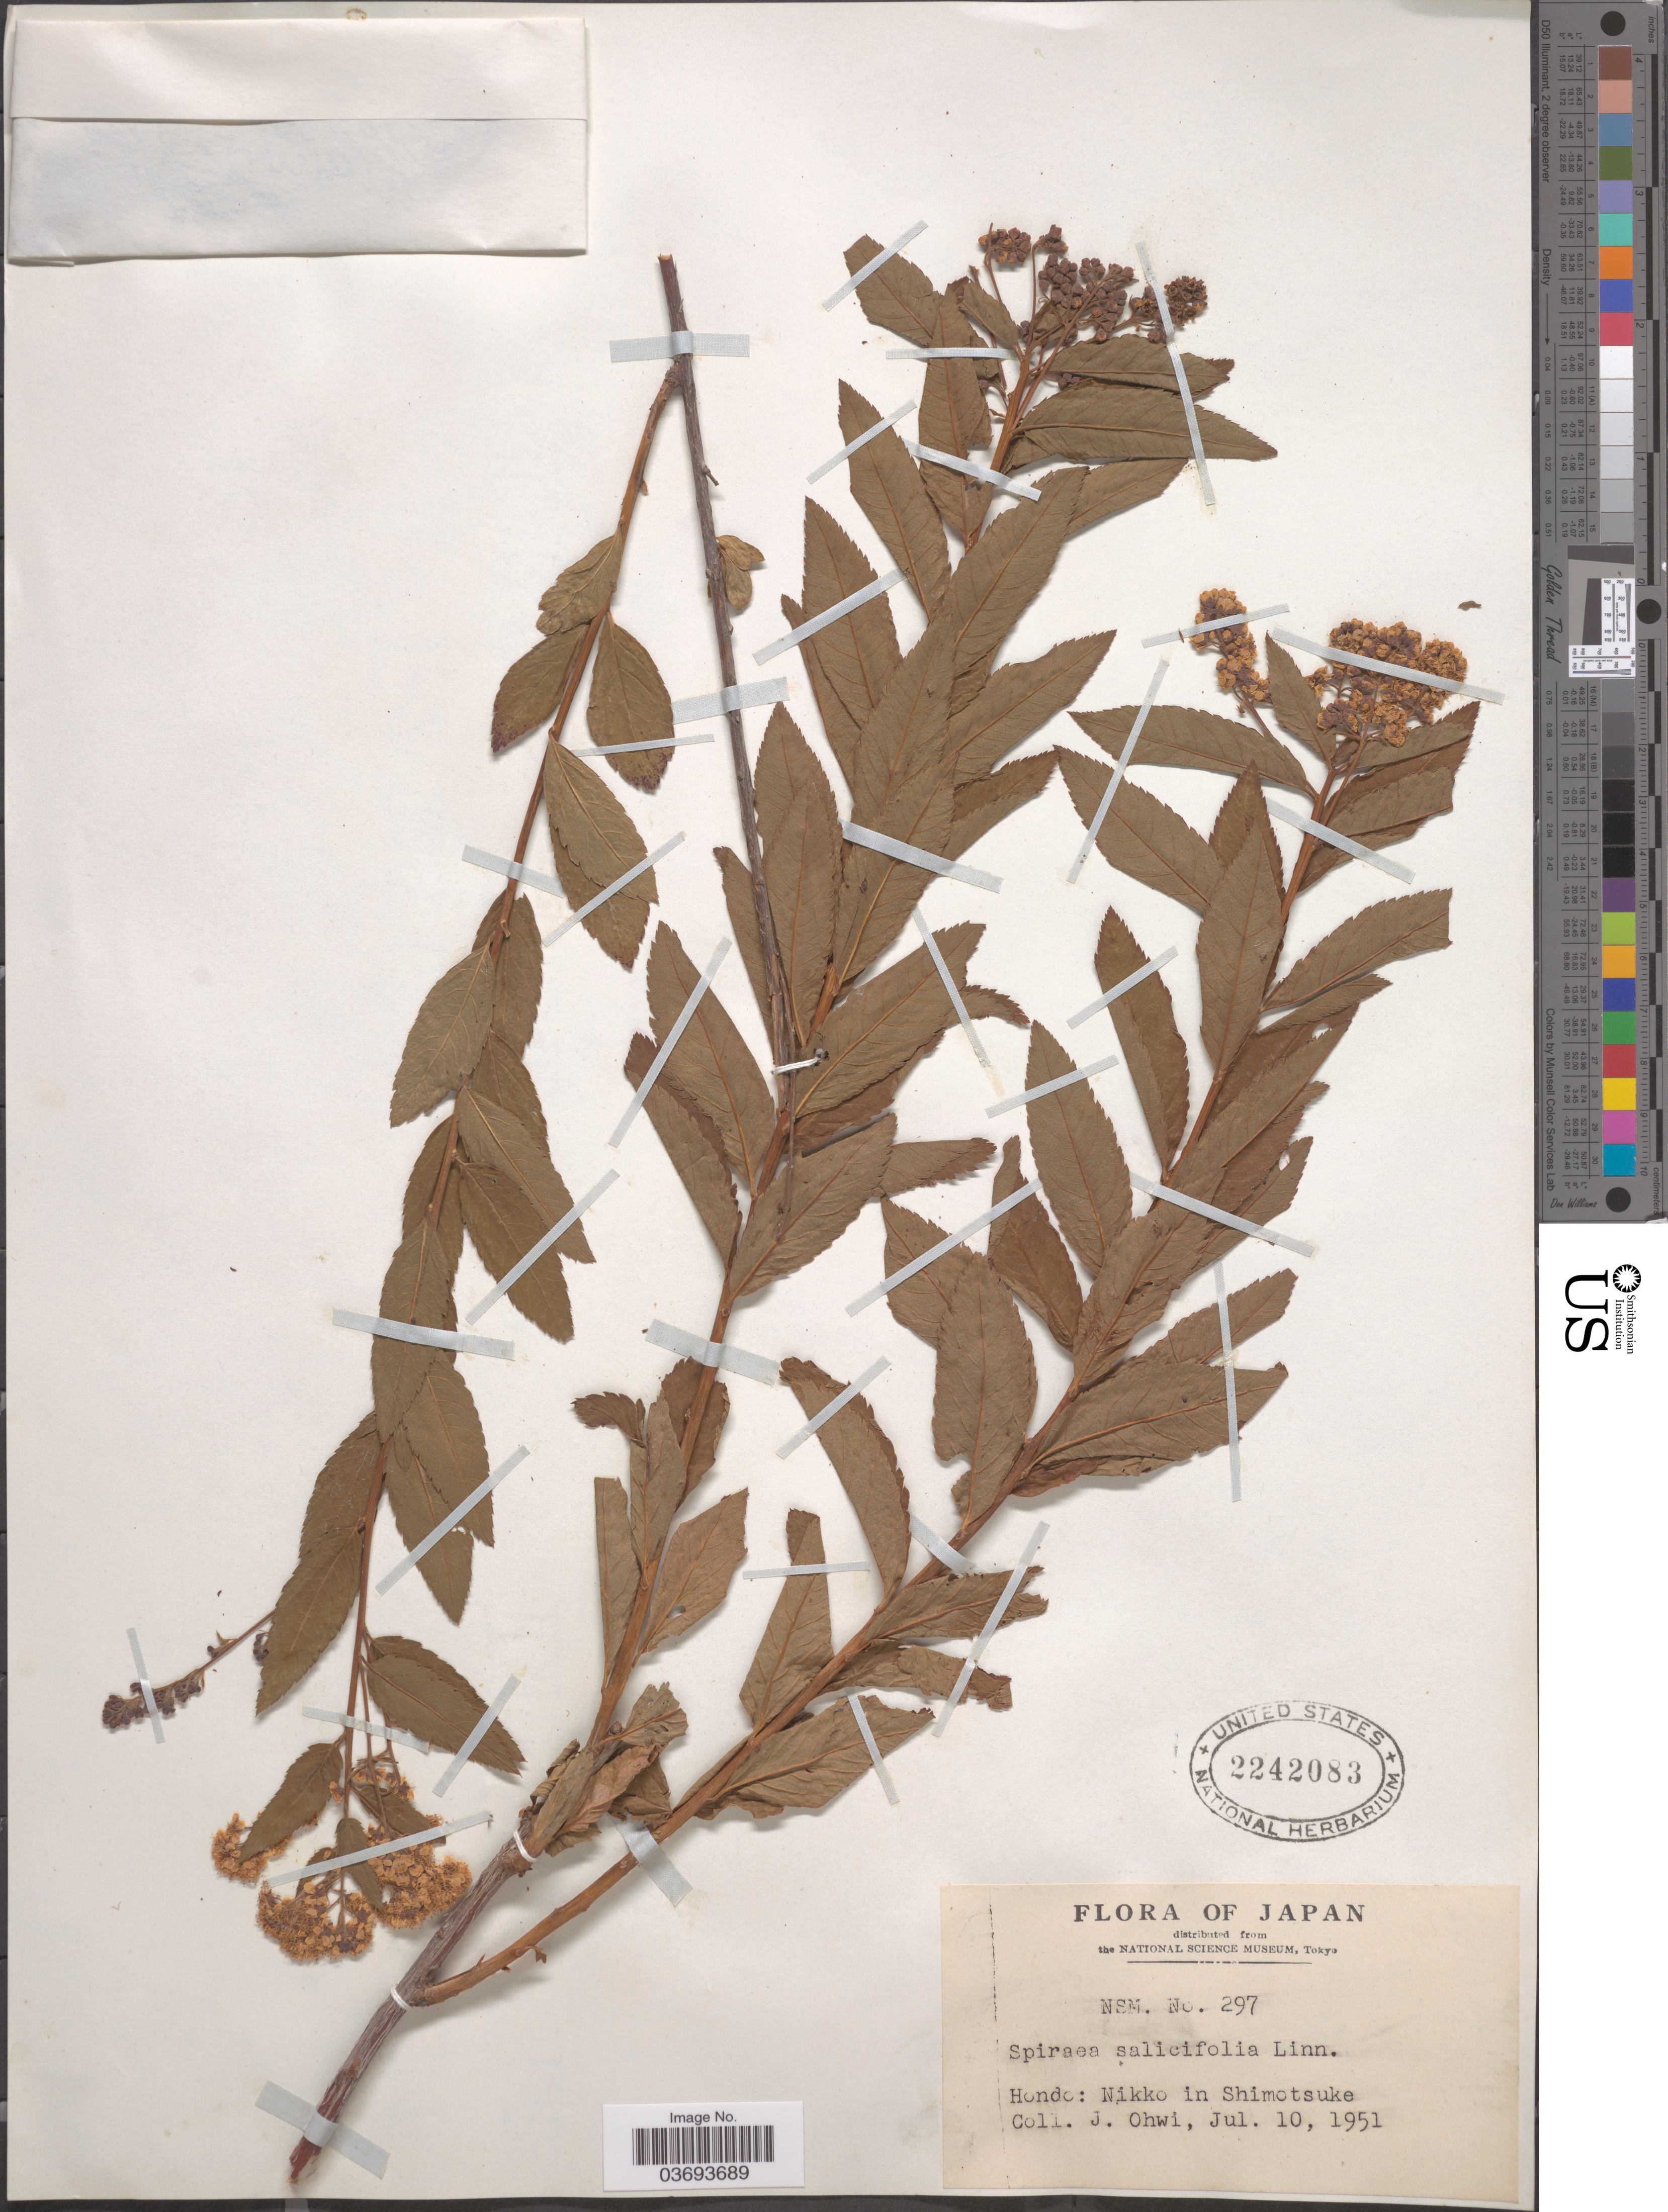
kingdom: Plantae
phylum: Tracheophyta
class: Magnoliopsida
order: Rosales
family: Rosaceae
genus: Spiraea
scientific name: Spiraea salicifolia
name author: L.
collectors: J. Ohwi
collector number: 297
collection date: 1951-07-10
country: Japan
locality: Hondo: Nikko in Shimotsuke.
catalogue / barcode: US 2242083